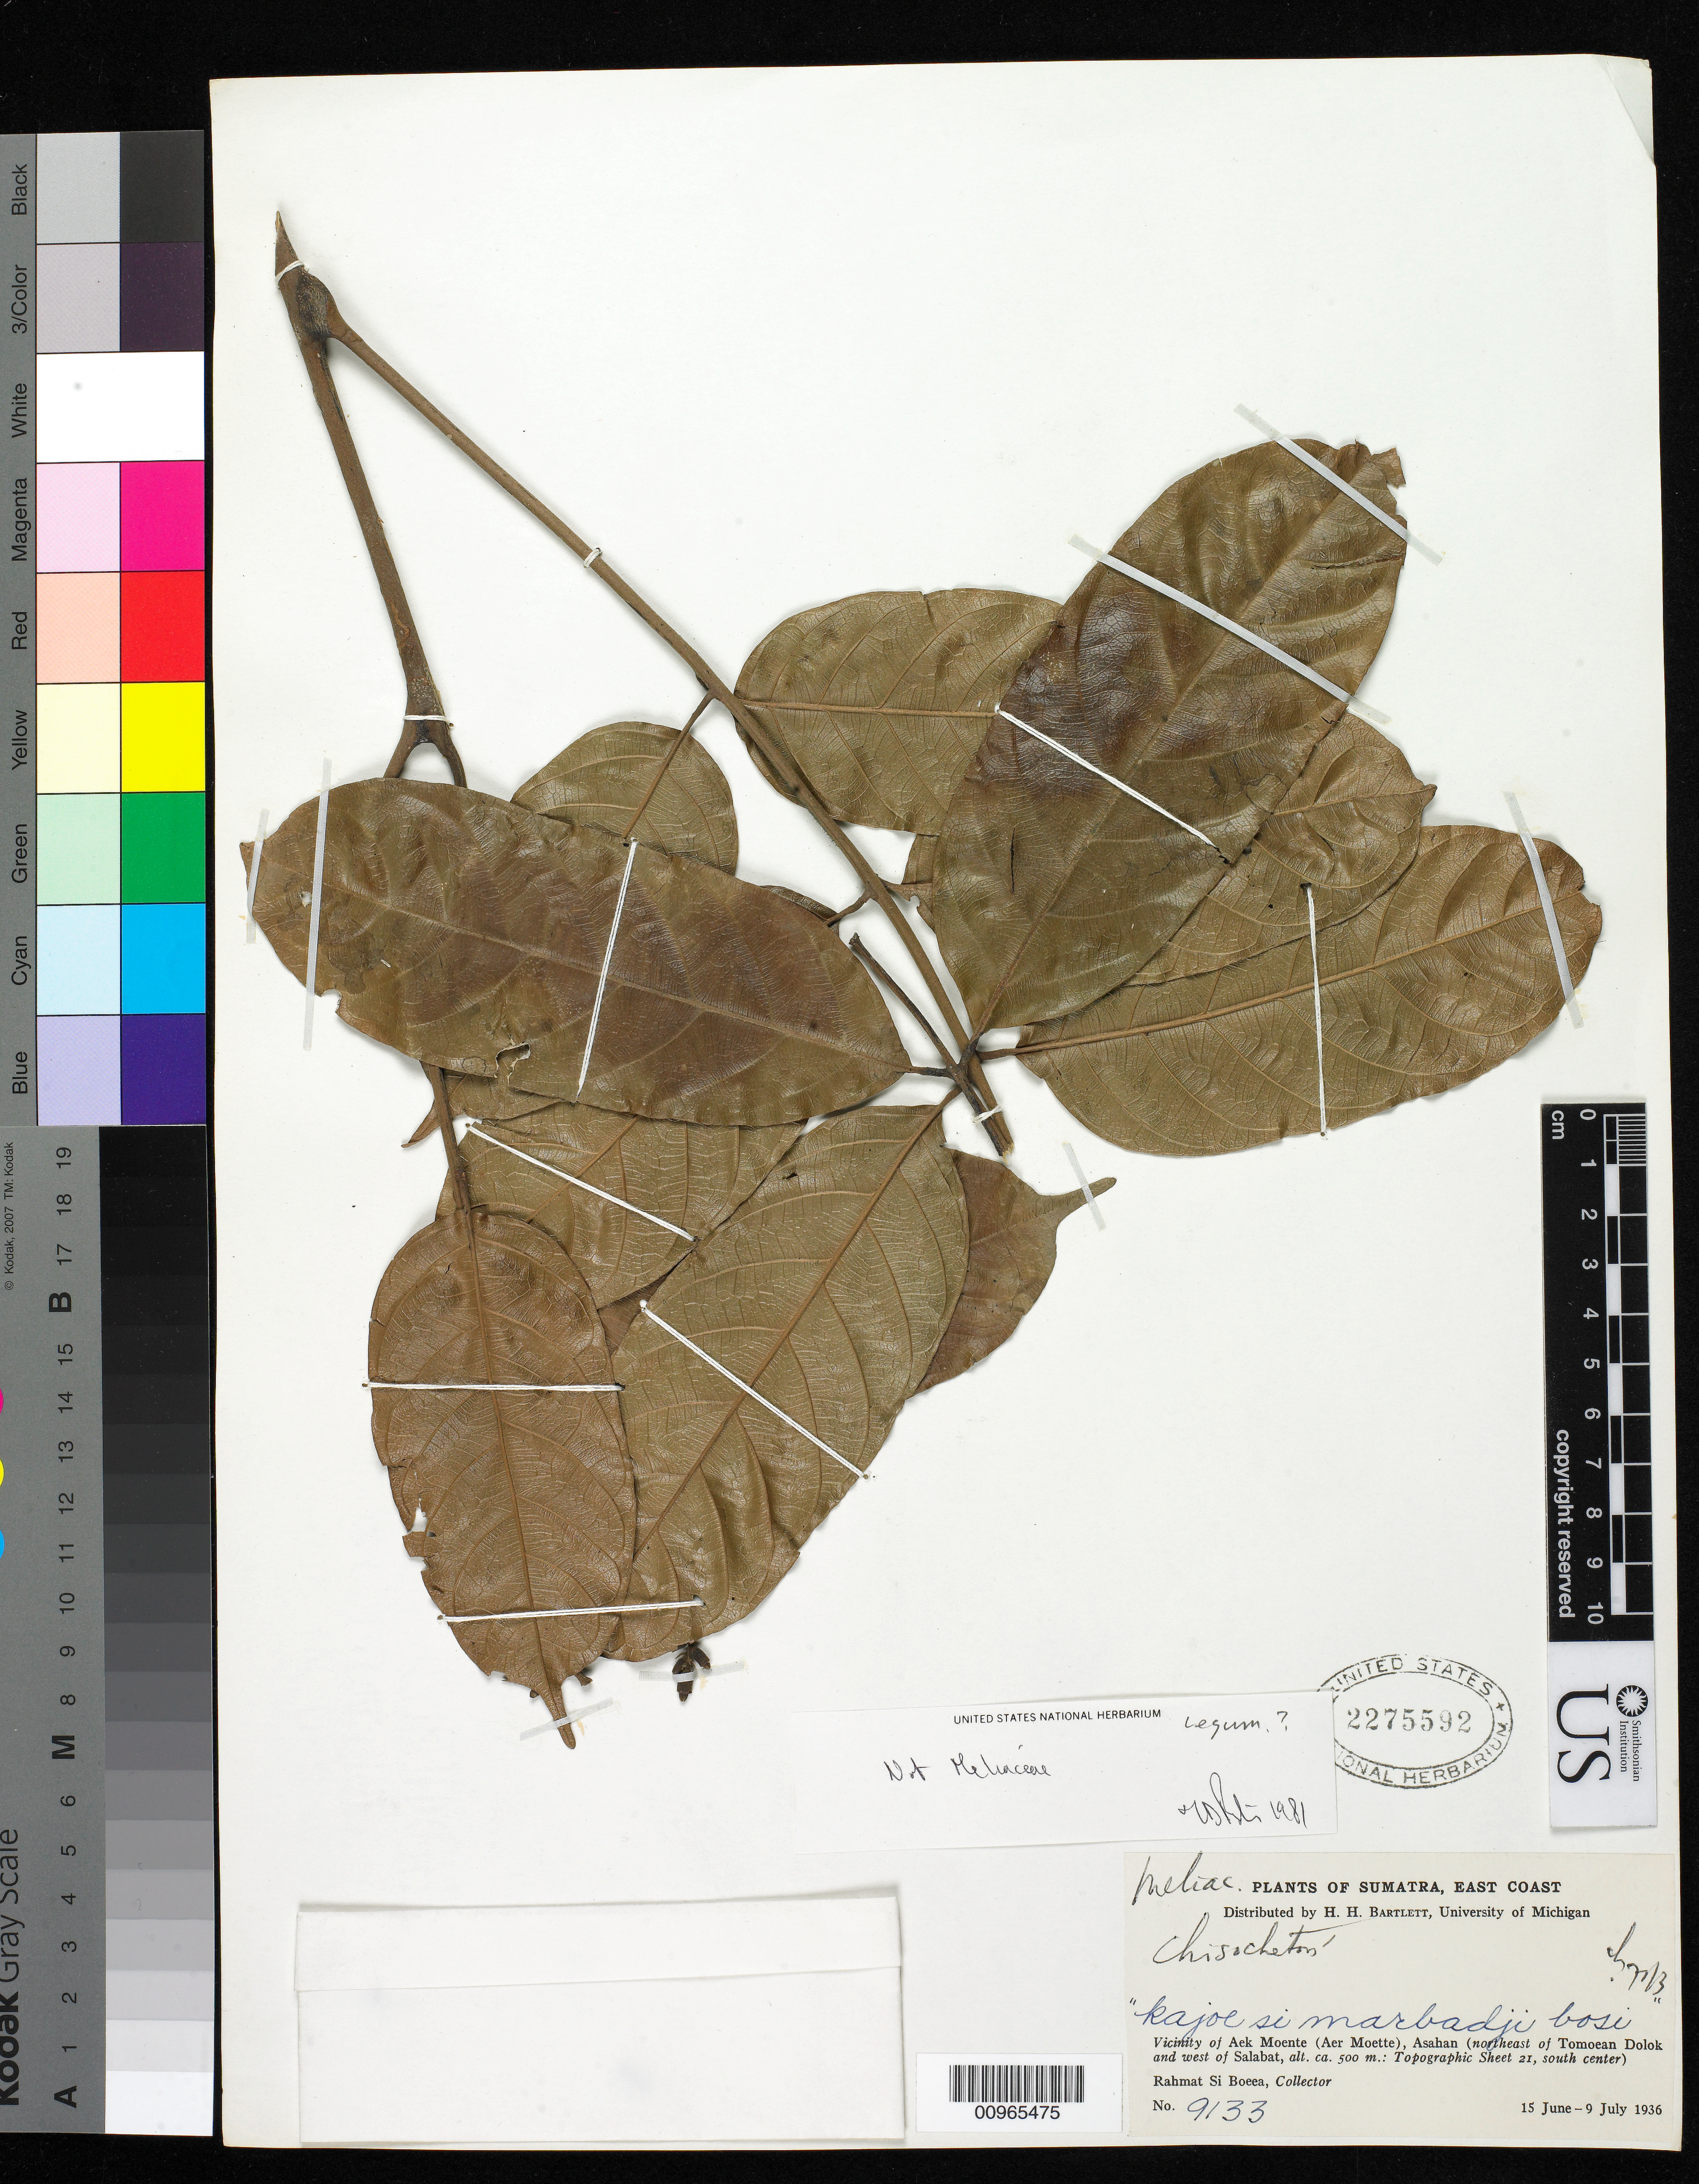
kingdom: Plantae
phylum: Tracheophyta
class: Magnoliopsida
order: Fabales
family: Fabaceae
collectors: Rahmat Si Boeea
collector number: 9133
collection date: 1936-06-15/1936-07-09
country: Indonesia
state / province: Sumatra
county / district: Sumatera Utara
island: Sumatra I.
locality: (East Coast) Vicinity of Aek Monte (Aer Monte), Asahan (NE of Tomoean Dolok and W of Salabat)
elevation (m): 500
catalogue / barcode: US 2275592